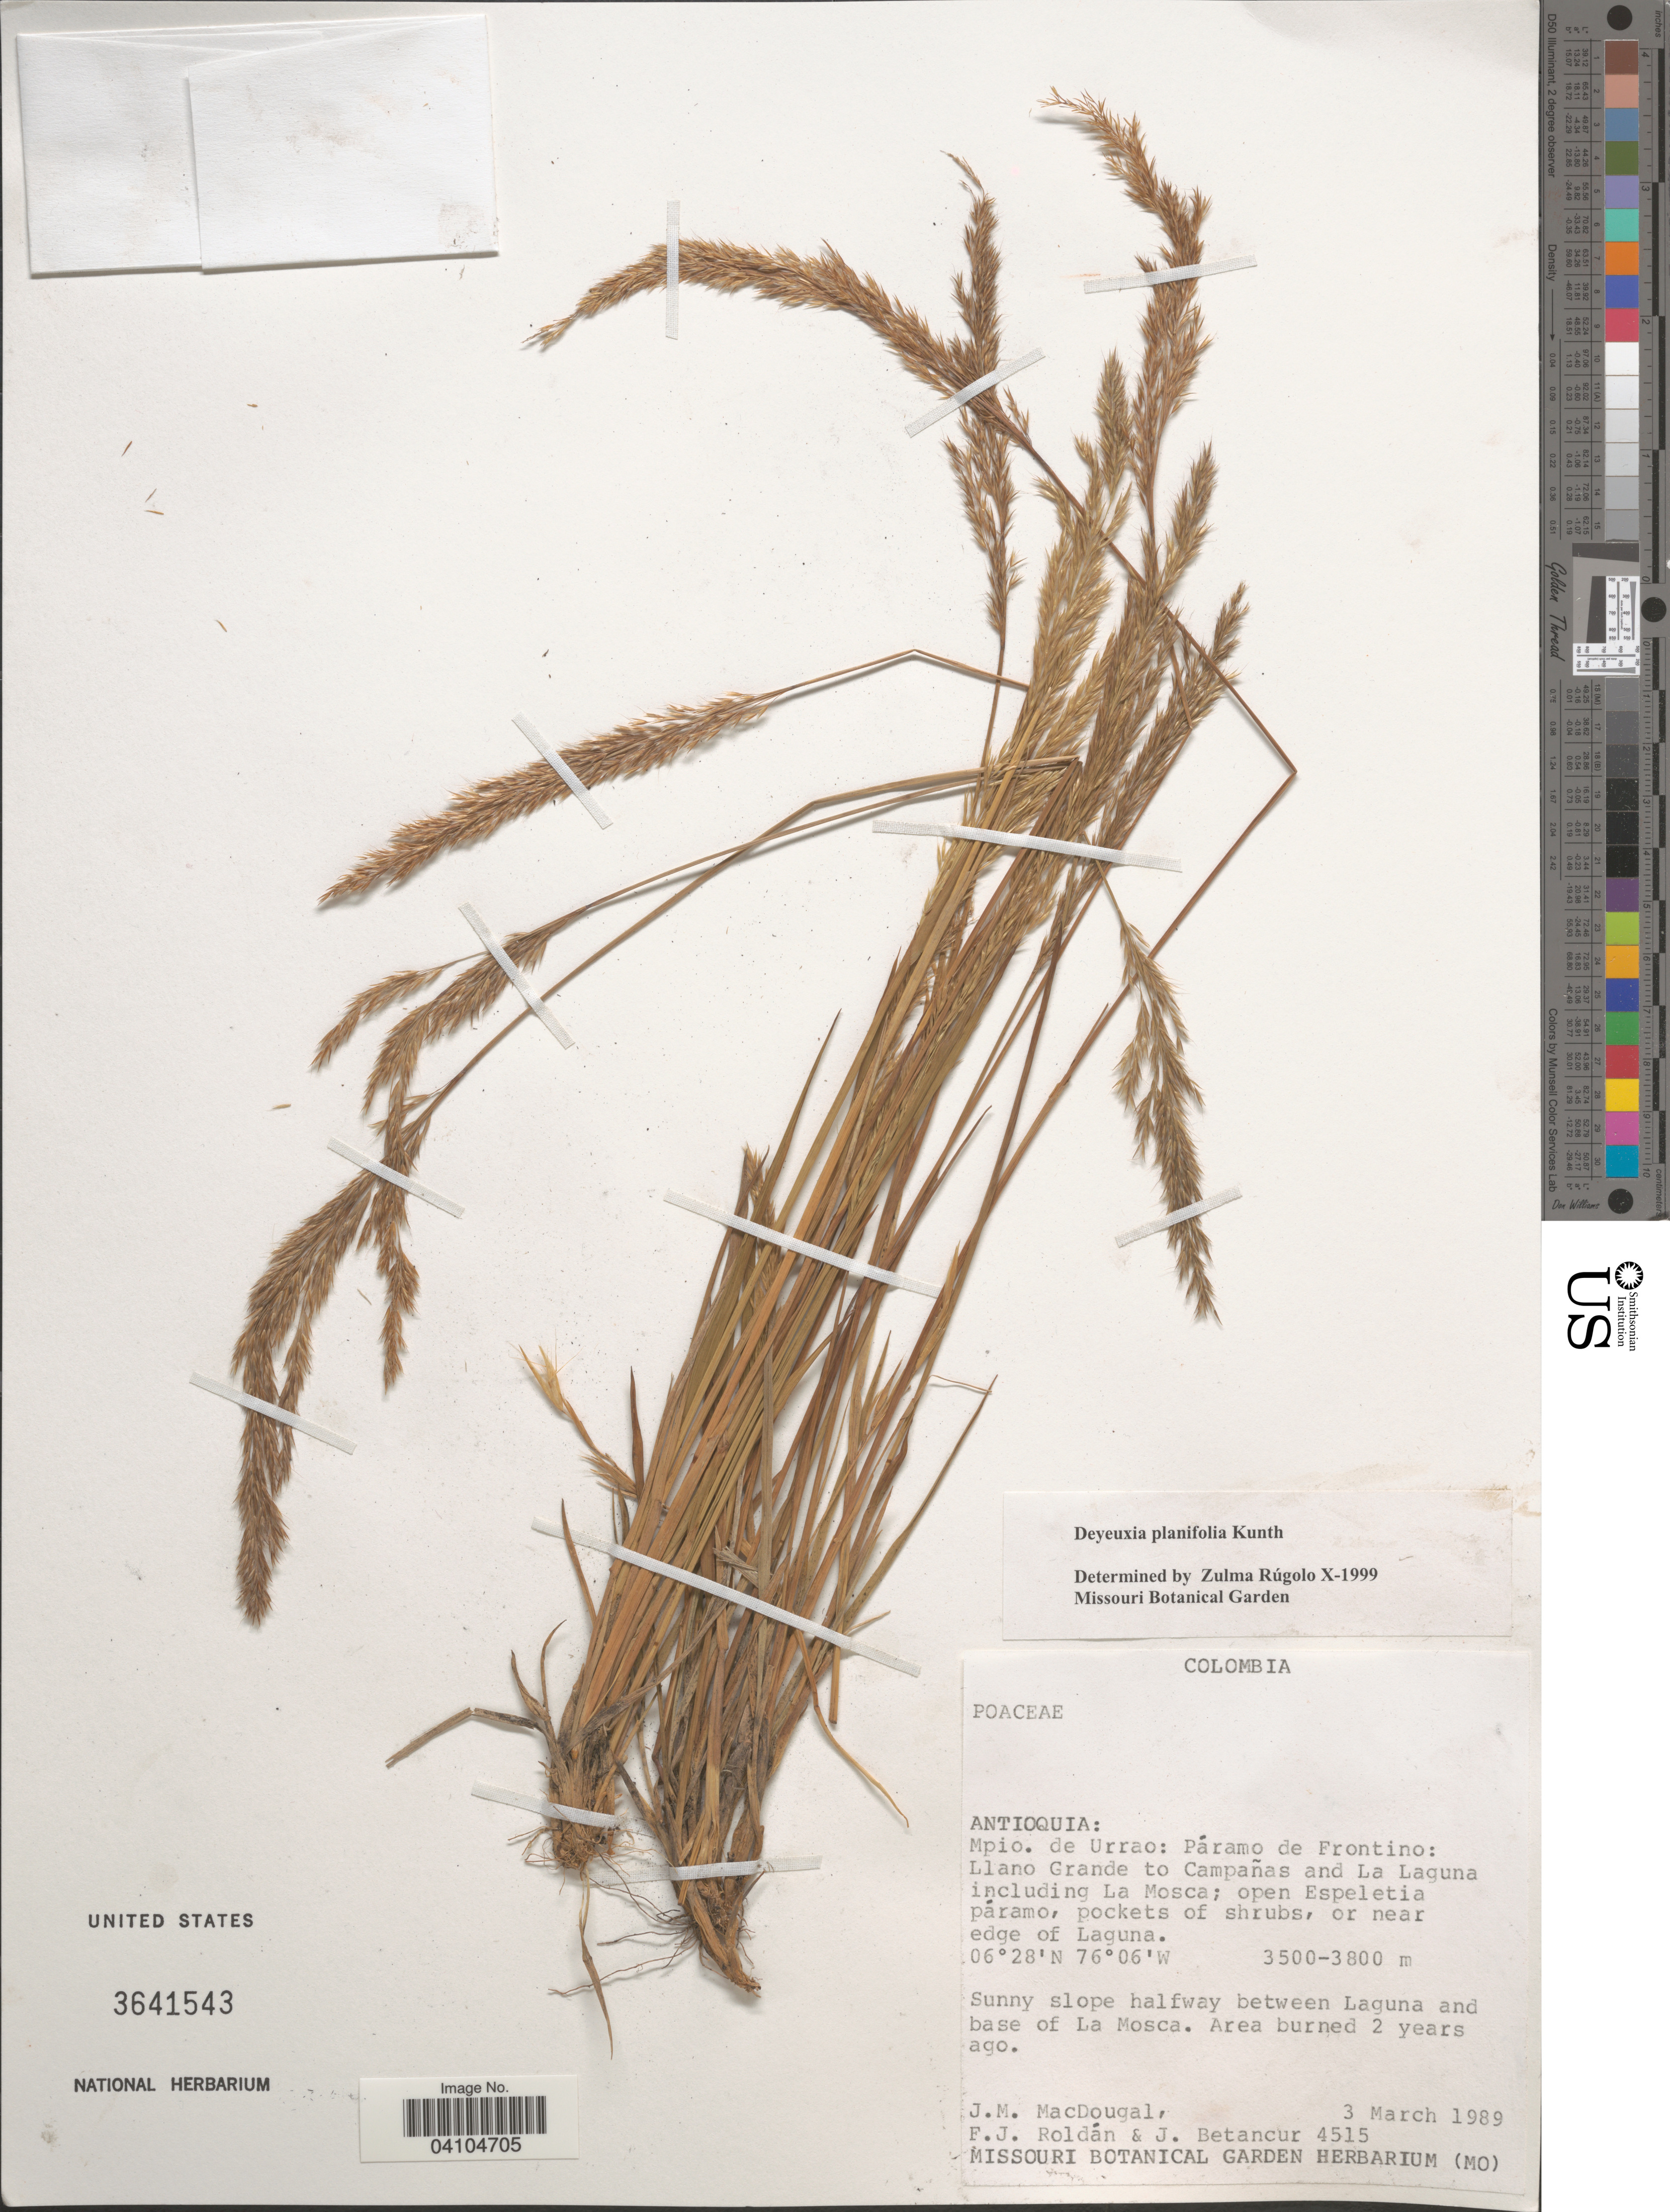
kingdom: Plantae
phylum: Tracheophyta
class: Liliopsida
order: Poales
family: Poaceae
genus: Peyritschia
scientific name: Peyritschia planifolia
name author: (Kunth) P.M. Peterson et al.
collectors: J. M. MacDougal, F. J. Roldán & J. Betancur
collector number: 4515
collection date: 1989-03-03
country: Colombia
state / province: Antioquia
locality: Mpio. de Urrao: Páramo de Frontino: Llano Grande to Campañas and La Laguna including La Mosca; open Espeletia páramo, pockets of shrubs, or near edge of Laguna. Sunny slope halfway between Laguna and base of La Mosca. Area burned 2 years ago.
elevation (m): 3500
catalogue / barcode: US 3641543